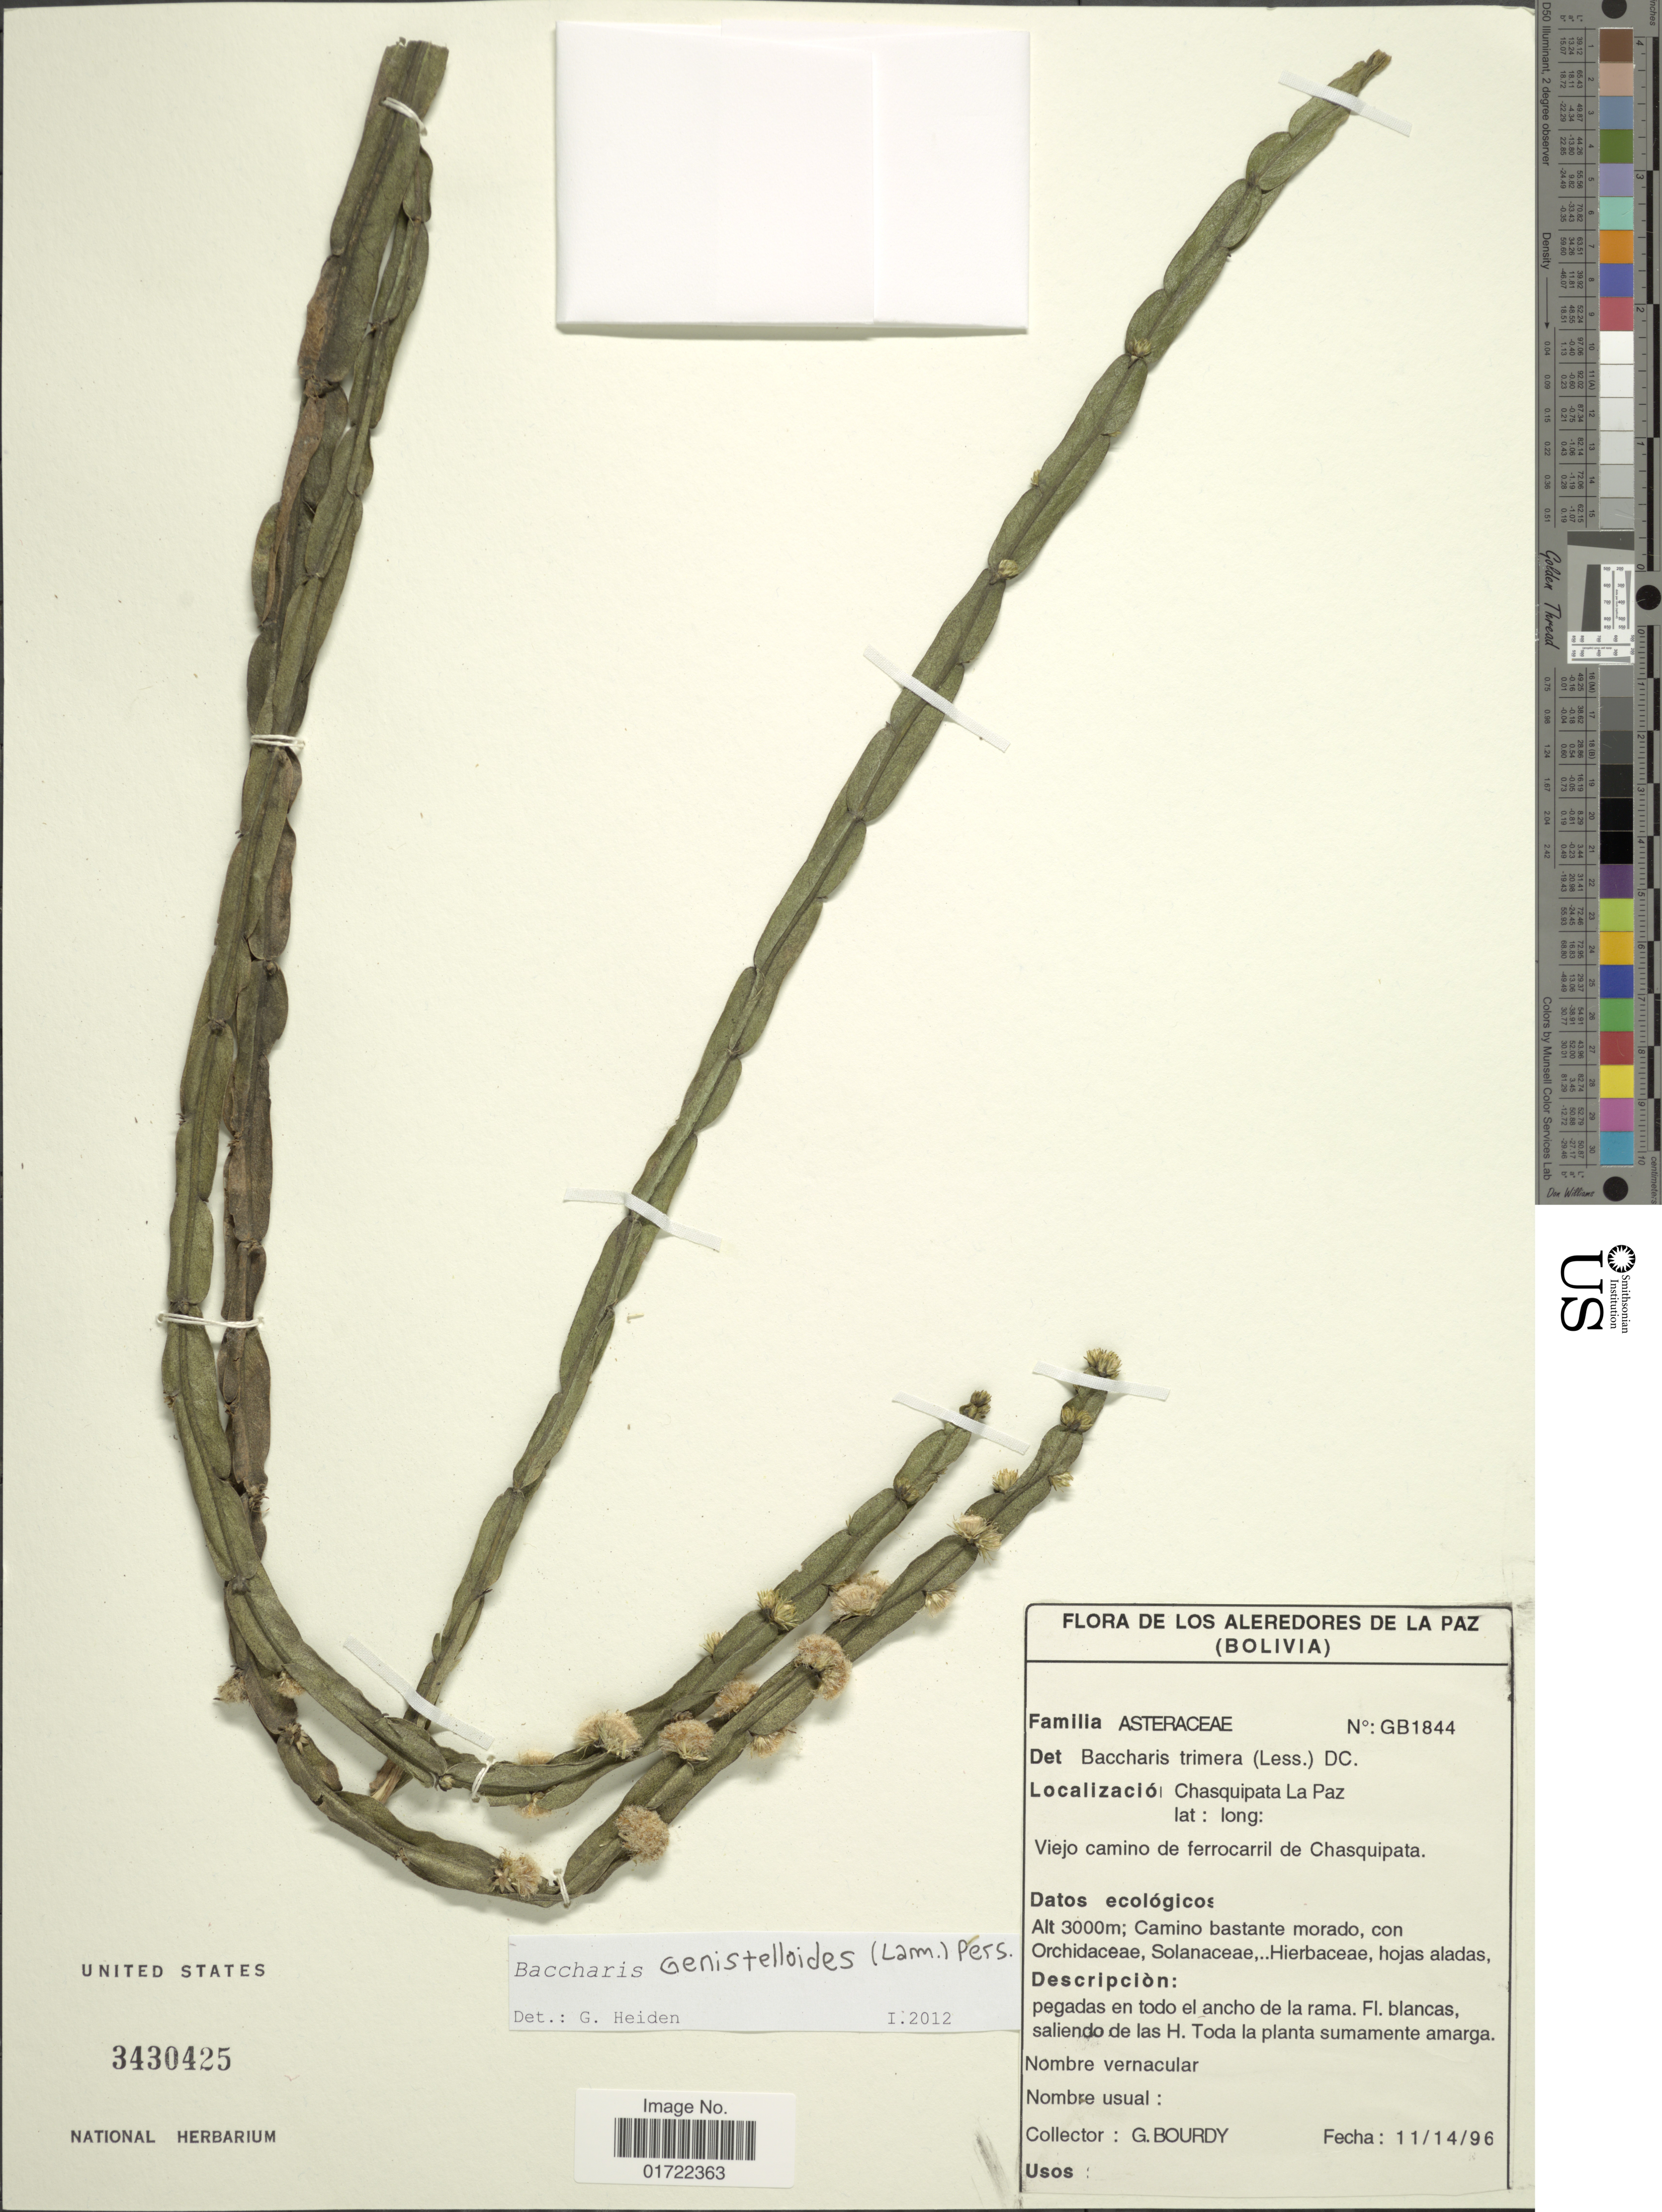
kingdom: Plantae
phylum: Tracheophyta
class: Magnoliopsida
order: Asterales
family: Asteraceae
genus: Baccharis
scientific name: Baccharis genistelloides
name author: (Lam.) Pers.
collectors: G. Bourdy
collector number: GB1844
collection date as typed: Transcribed d/m/y: 14/11/96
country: Bolivia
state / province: La Paz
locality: Chasquipata La Paz, Viejo camino de ferrocarril de Chasquipata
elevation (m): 3000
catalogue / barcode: US 3430425